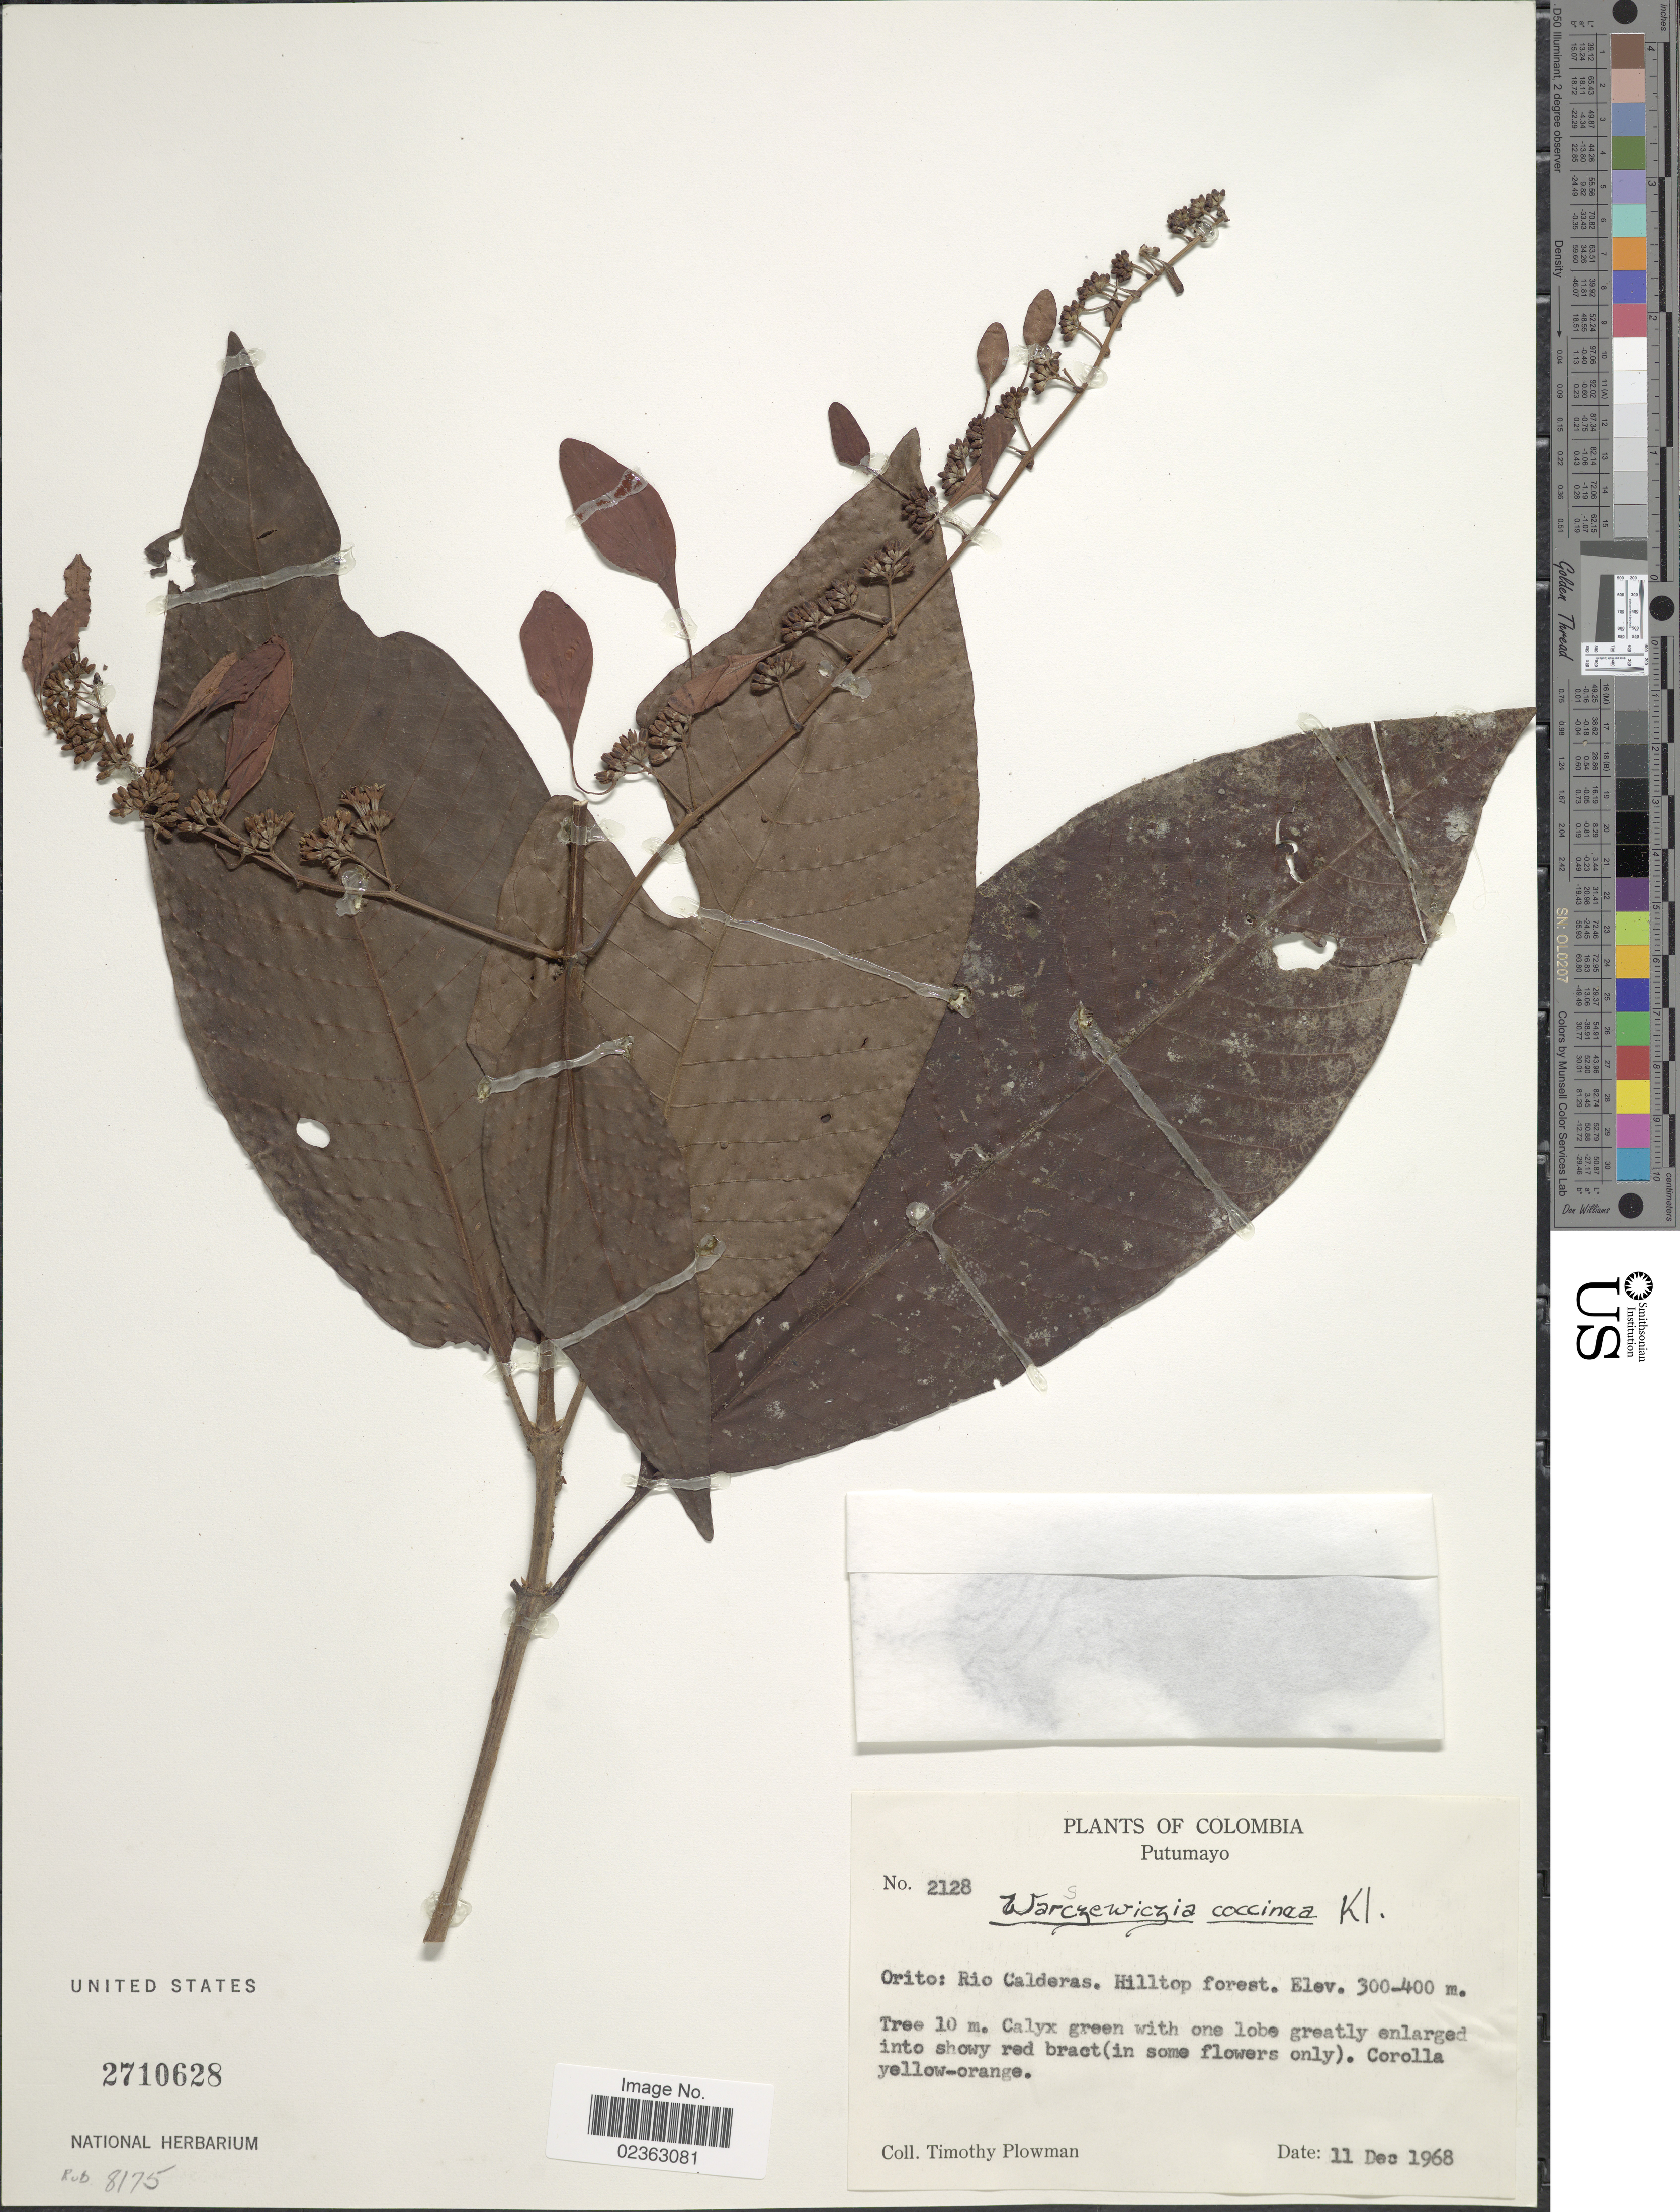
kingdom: Plantae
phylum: Tracheophyta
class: Magnoliopsida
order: Gentianales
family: Rubiaceae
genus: Warszewiczia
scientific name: Warszewiczia coccinea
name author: (Vahl) Klotzsch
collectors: T. Plowman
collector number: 2128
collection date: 1968-12-11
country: Colombia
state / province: Putumayo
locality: Orito: Rio Calderas, Hilltop forest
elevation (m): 300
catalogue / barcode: US 2710628